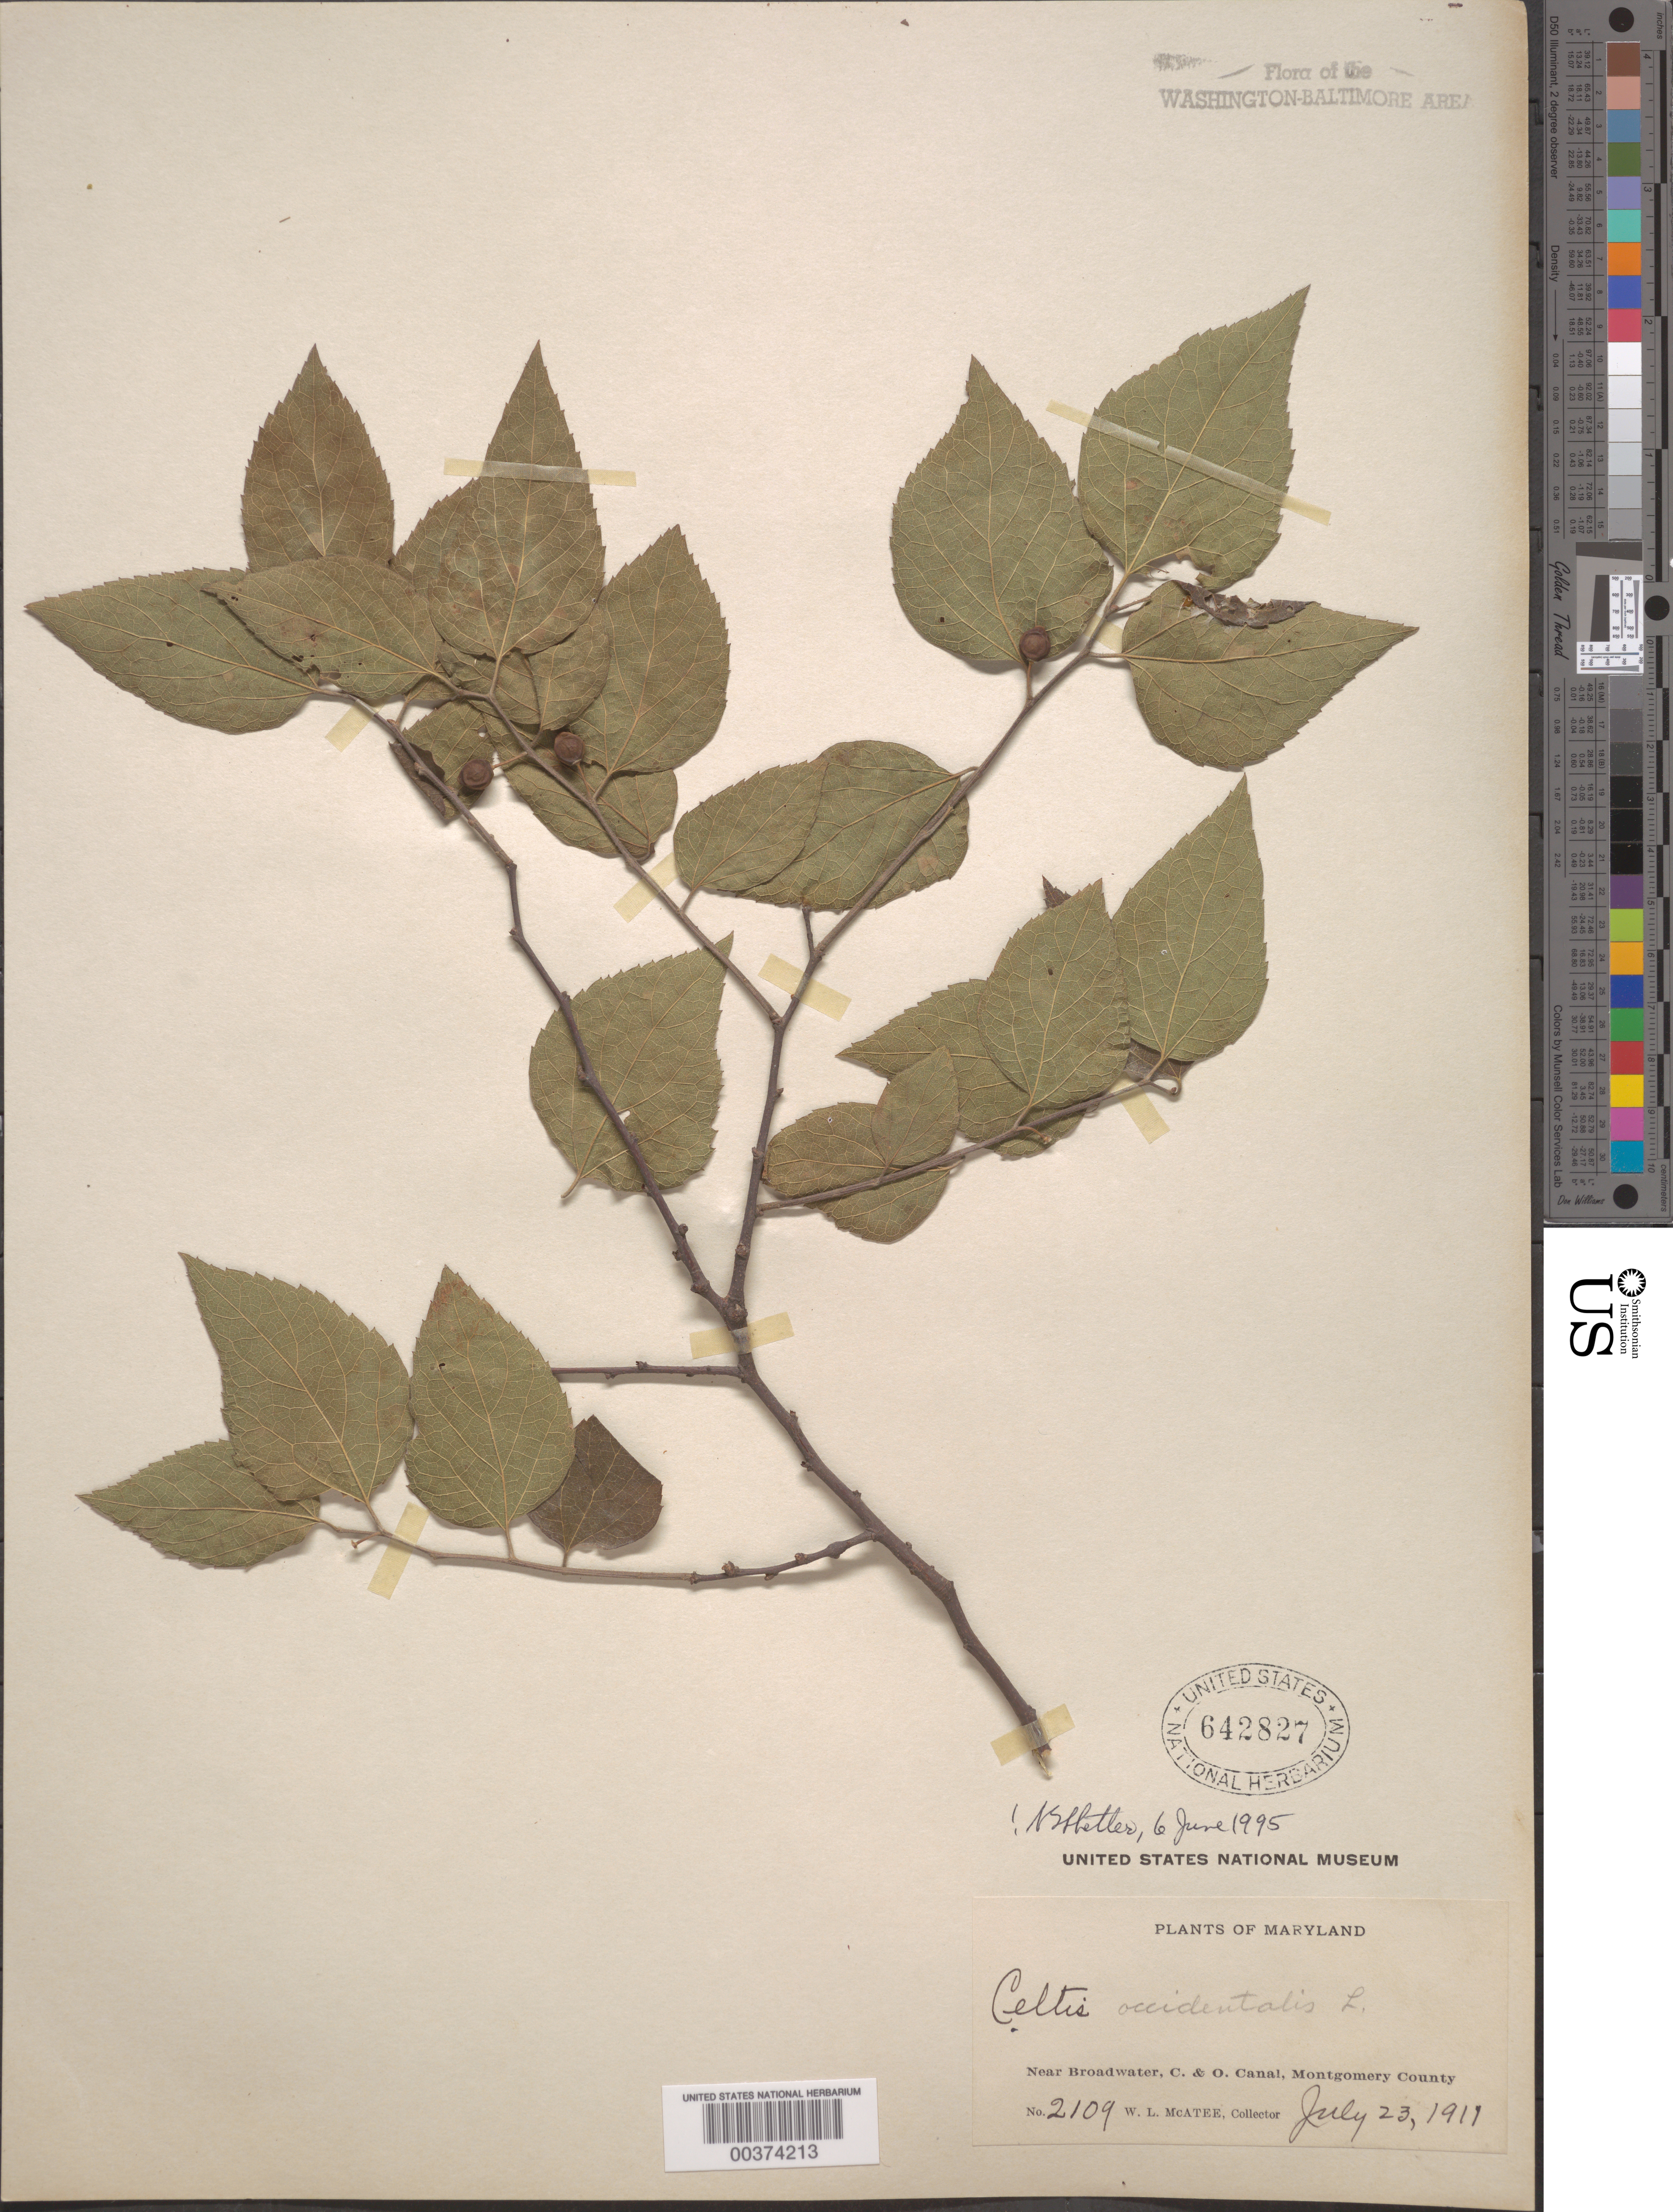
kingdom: Plantae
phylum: Tracheophyta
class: Magnoliopsida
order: Rosales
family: Cannabaceae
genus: Celtis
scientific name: Celtis occidentalis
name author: L.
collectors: W. McAtee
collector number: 2109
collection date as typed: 23 Jul 1911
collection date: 1911-07-23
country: United States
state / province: Maryland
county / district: Montgomery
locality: Broadwater vicinity, C. & O. Canal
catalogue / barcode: US 642827